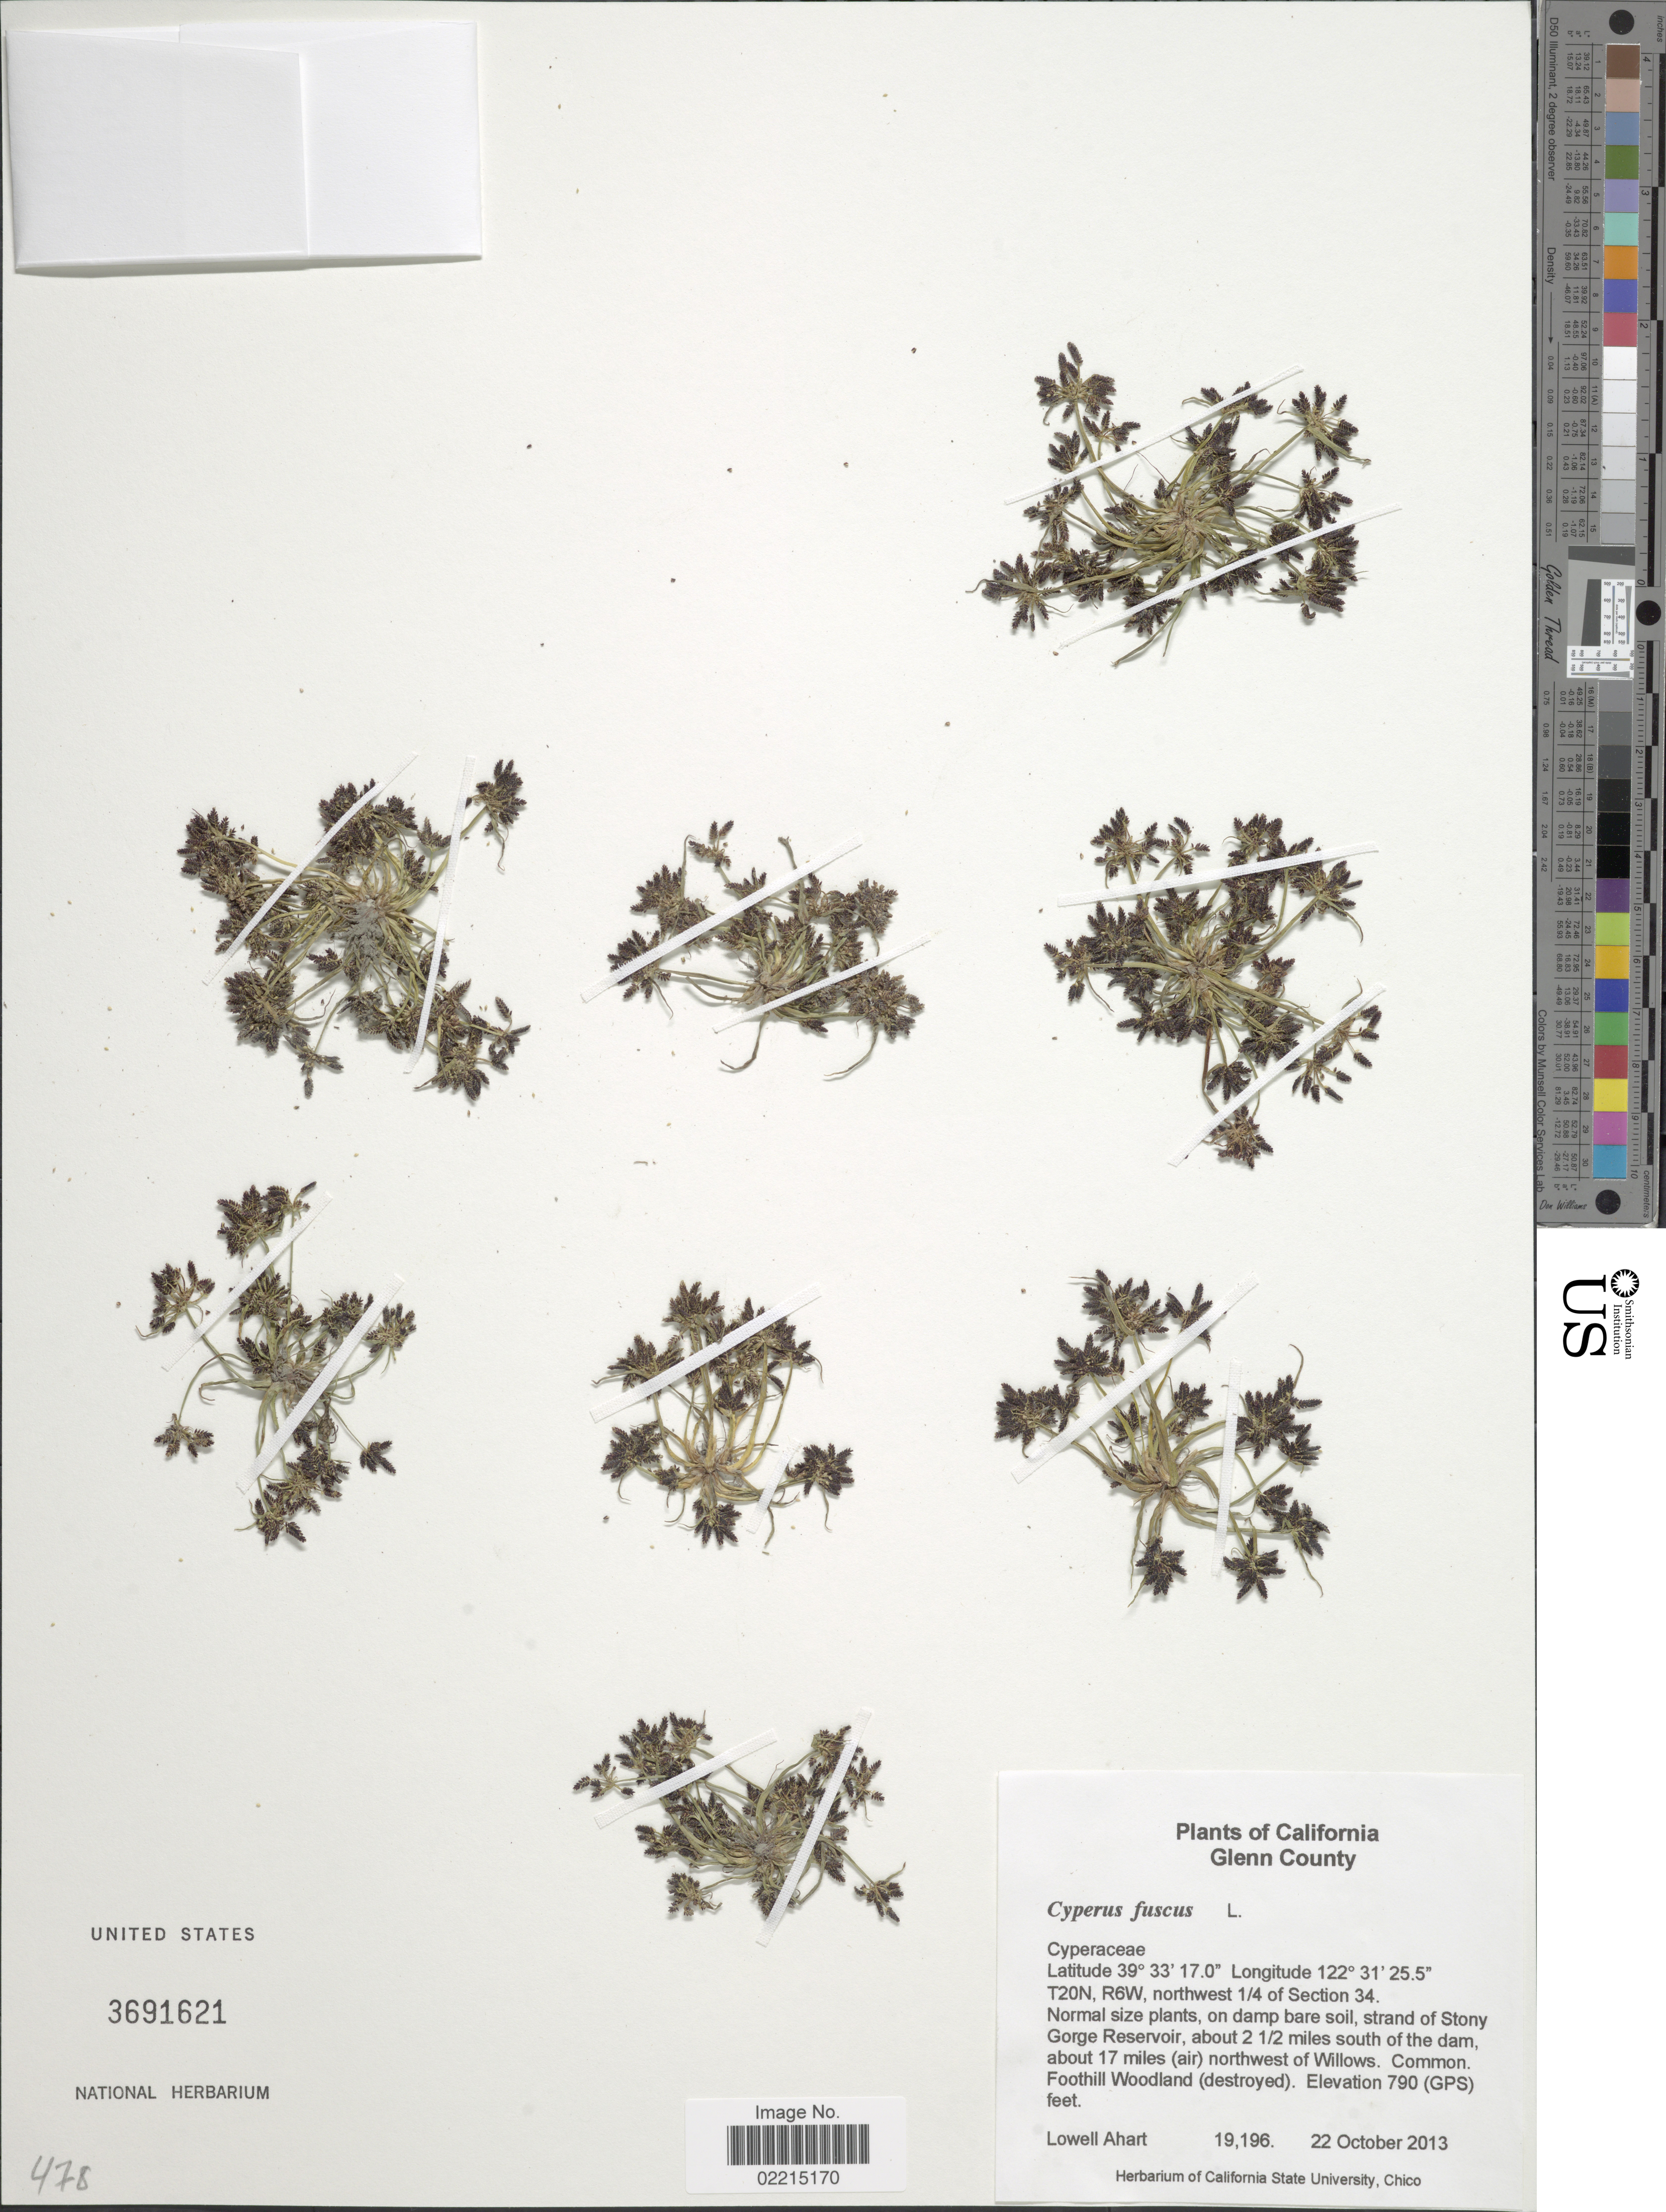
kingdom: Plantae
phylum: Tracheophyta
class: Liliopsida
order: Poales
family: Cyperaceae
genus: Cyperus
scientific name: Cyperus erythrorhizos Muhl.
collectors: L. Ahart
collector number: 19196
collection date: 2013-10-22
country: United States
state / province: California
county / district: Glenn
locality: Glenn County. T20N, R6W, northwest 1/4 of Section 34. strand of Stony Gorge Reservoir, about 2 1/2 miles south of the dam, about 17 miles (air) northwest of Willows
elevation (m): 241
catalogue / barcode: US 3691621